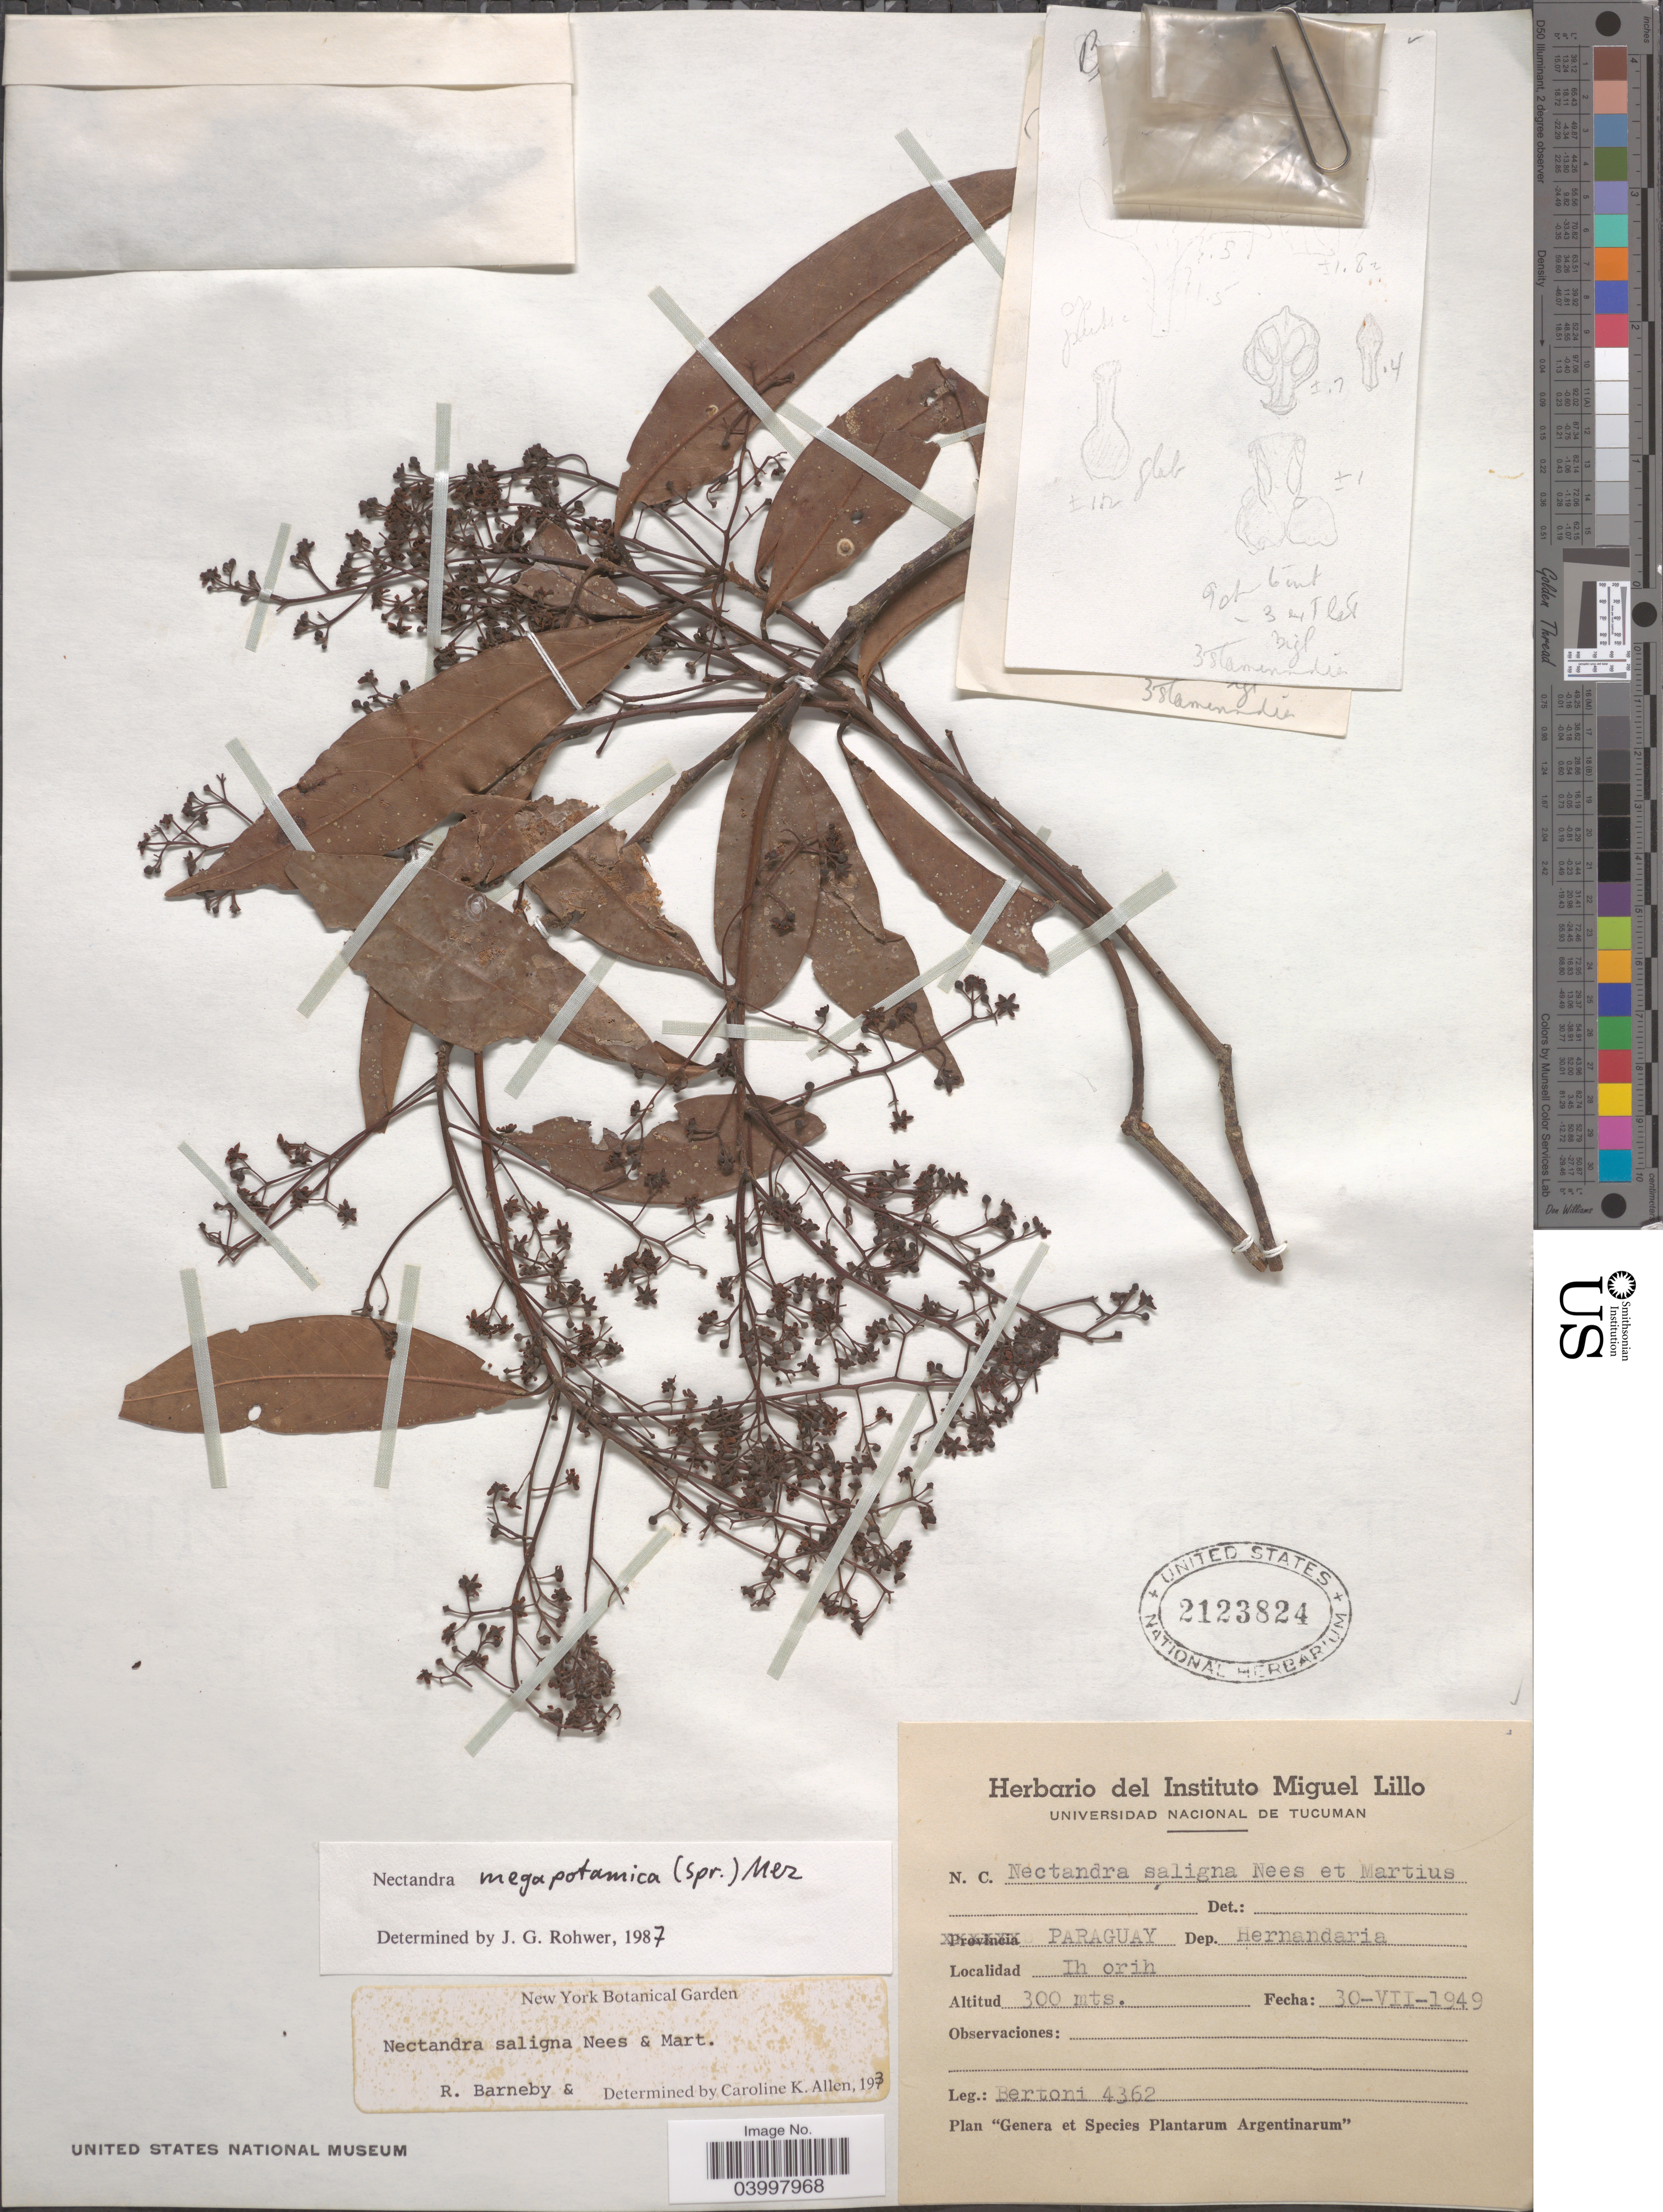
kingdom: Plantae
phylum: Tracheophyta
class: Magnoliopsida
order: Laurales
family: Lauraceae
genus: Nectandra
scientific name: Nectandra megapotamica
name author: Mez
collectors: -- Bertoni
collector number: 4362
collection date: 1949-07-30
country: Paraguay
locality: Dep. Hernandaria. Ih orih.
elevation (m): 300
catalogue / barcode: US 2123824